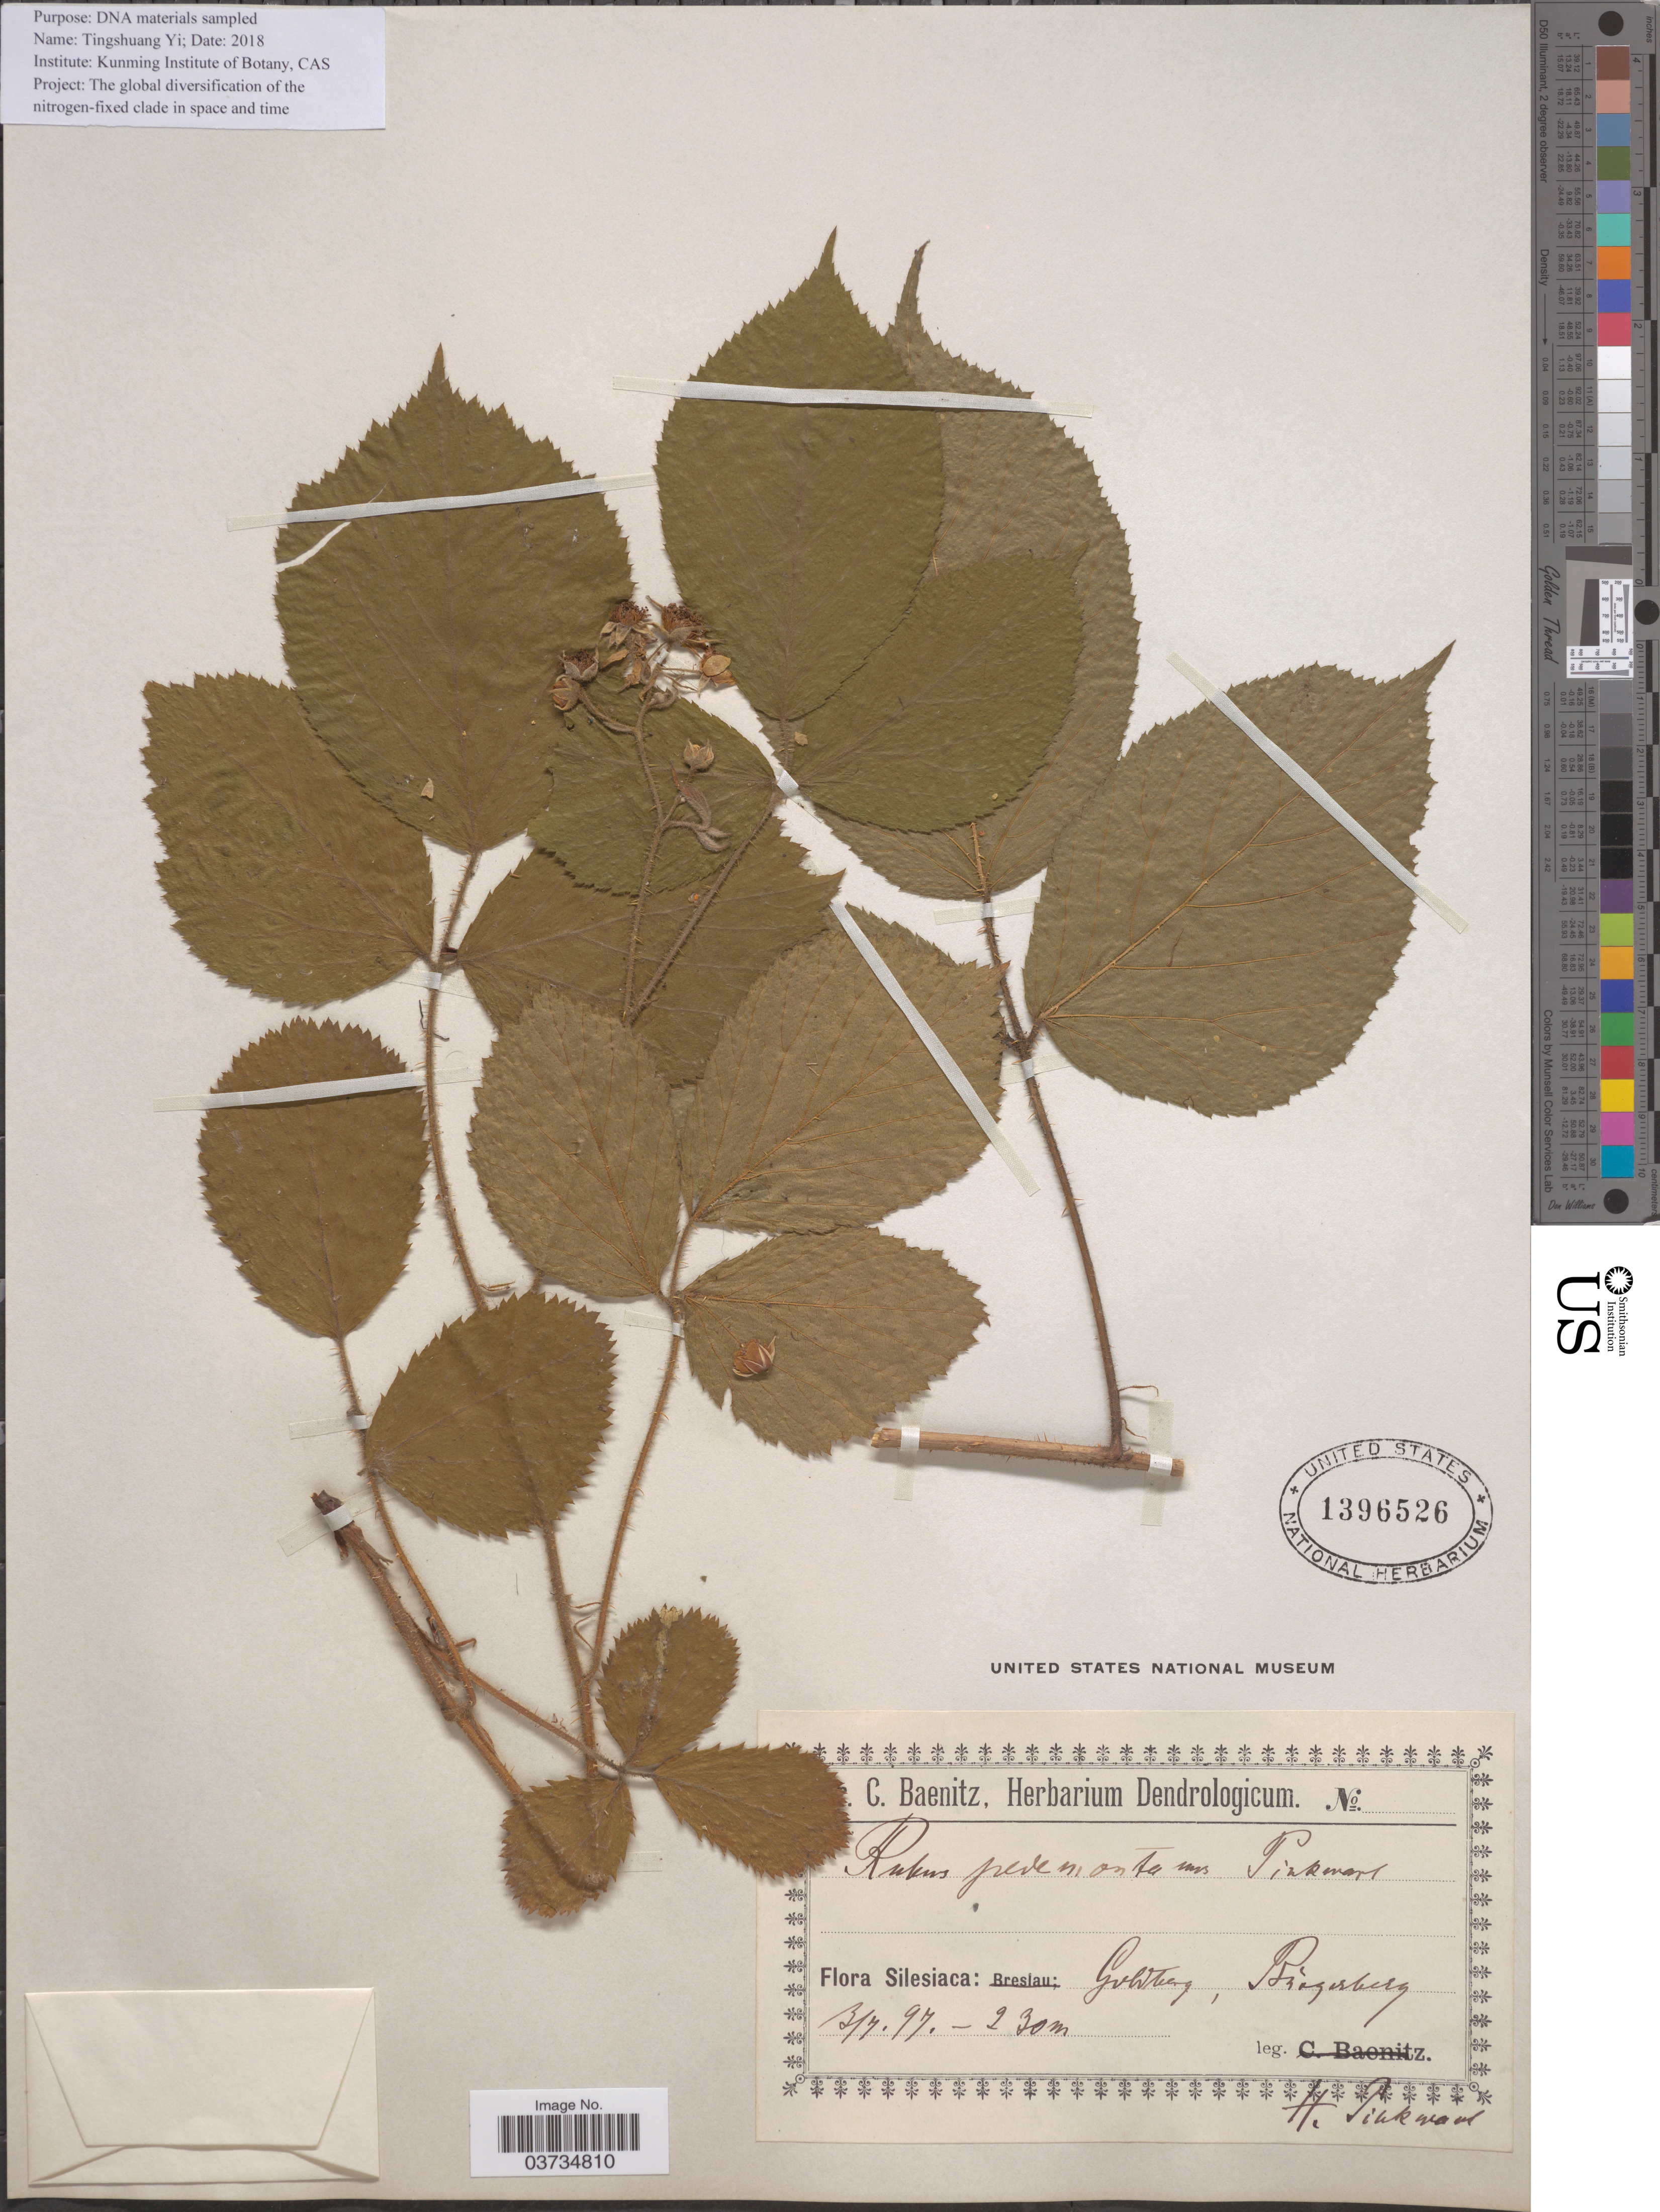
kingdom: Plantae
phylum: Tracheophyta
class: Magnoliopsida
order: Rosales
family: Rosaceae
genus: Rubus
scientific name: Rubus pedemontanus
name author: Pinkw.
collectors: H. Pinkwart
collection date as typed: Transcribed d/m/y: 3/7/97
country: Poland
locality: Silesiaca: Goldberg, Prázerberg [interpreted].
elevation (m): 230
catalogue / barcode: US 1396526